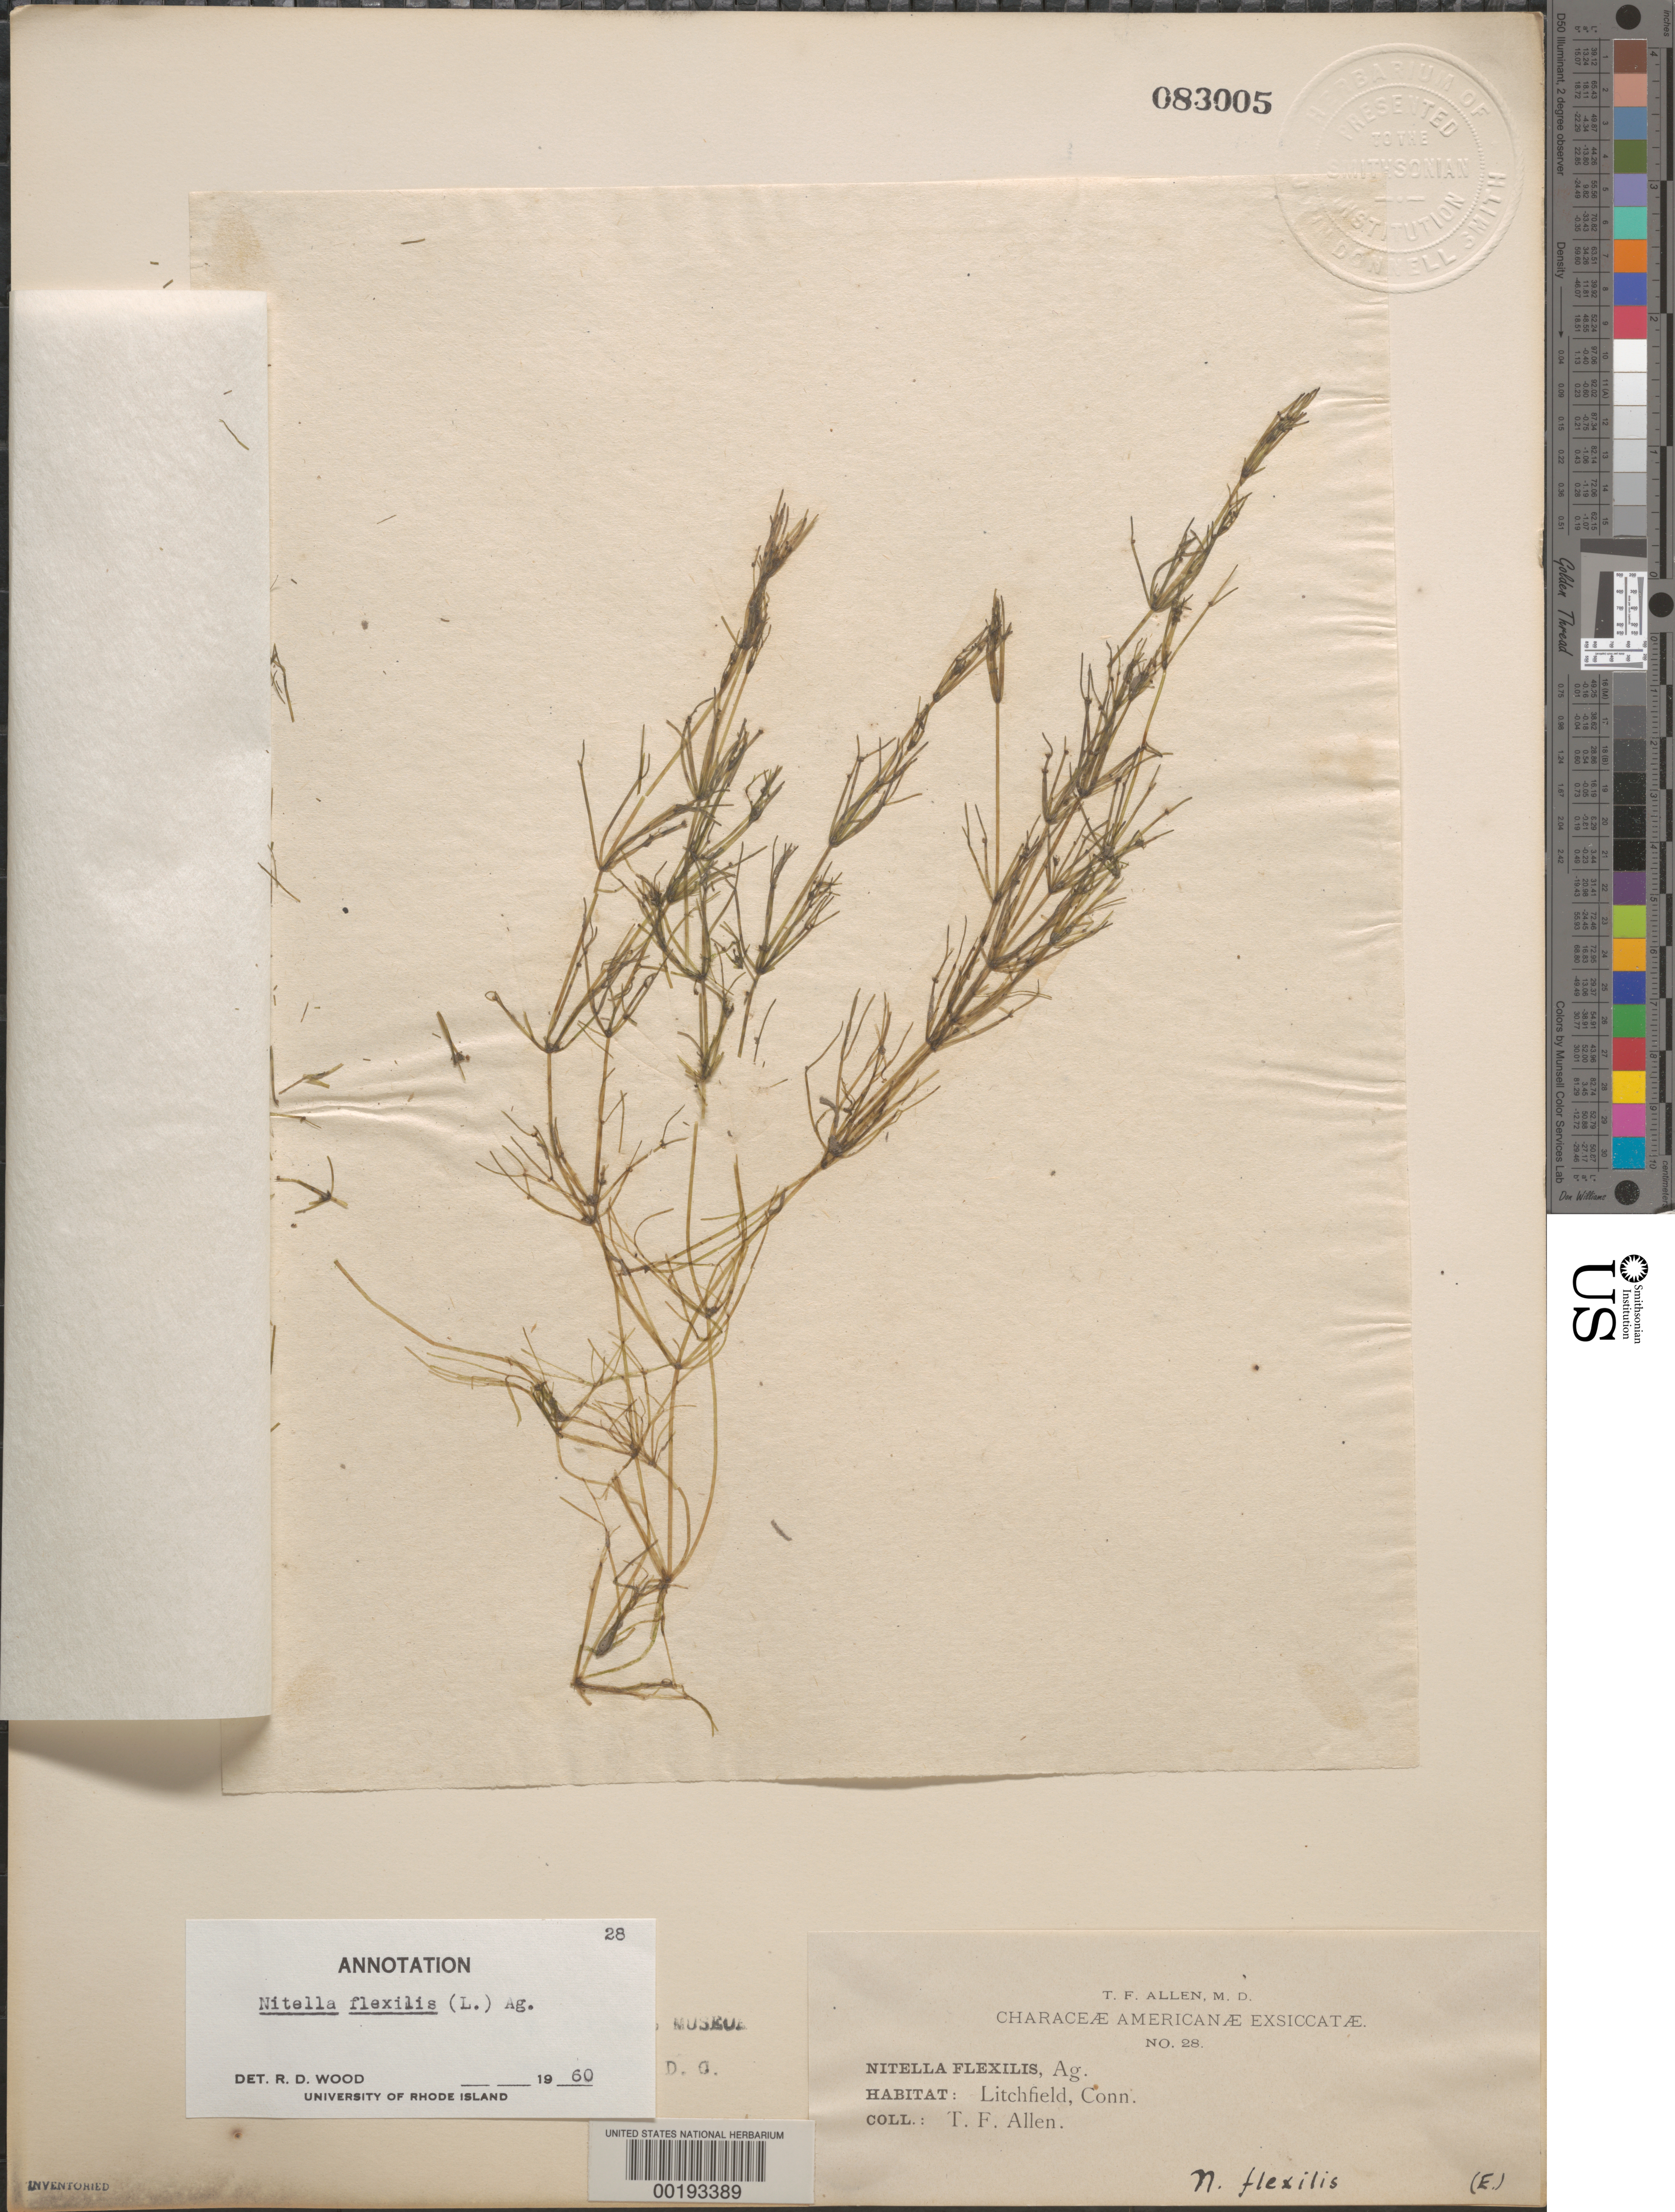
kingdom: Plantae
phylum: Charophyta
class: Charophyceae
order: Charales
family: Characeae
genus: Nitella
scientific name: Nitella flexilis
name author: (L.) C. Agardh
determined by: Wood, R. D.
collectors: T. F. Allen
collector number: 28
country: United States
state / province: Connecticut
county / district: Litchfield County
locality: Litchfield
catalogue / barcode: US 83005